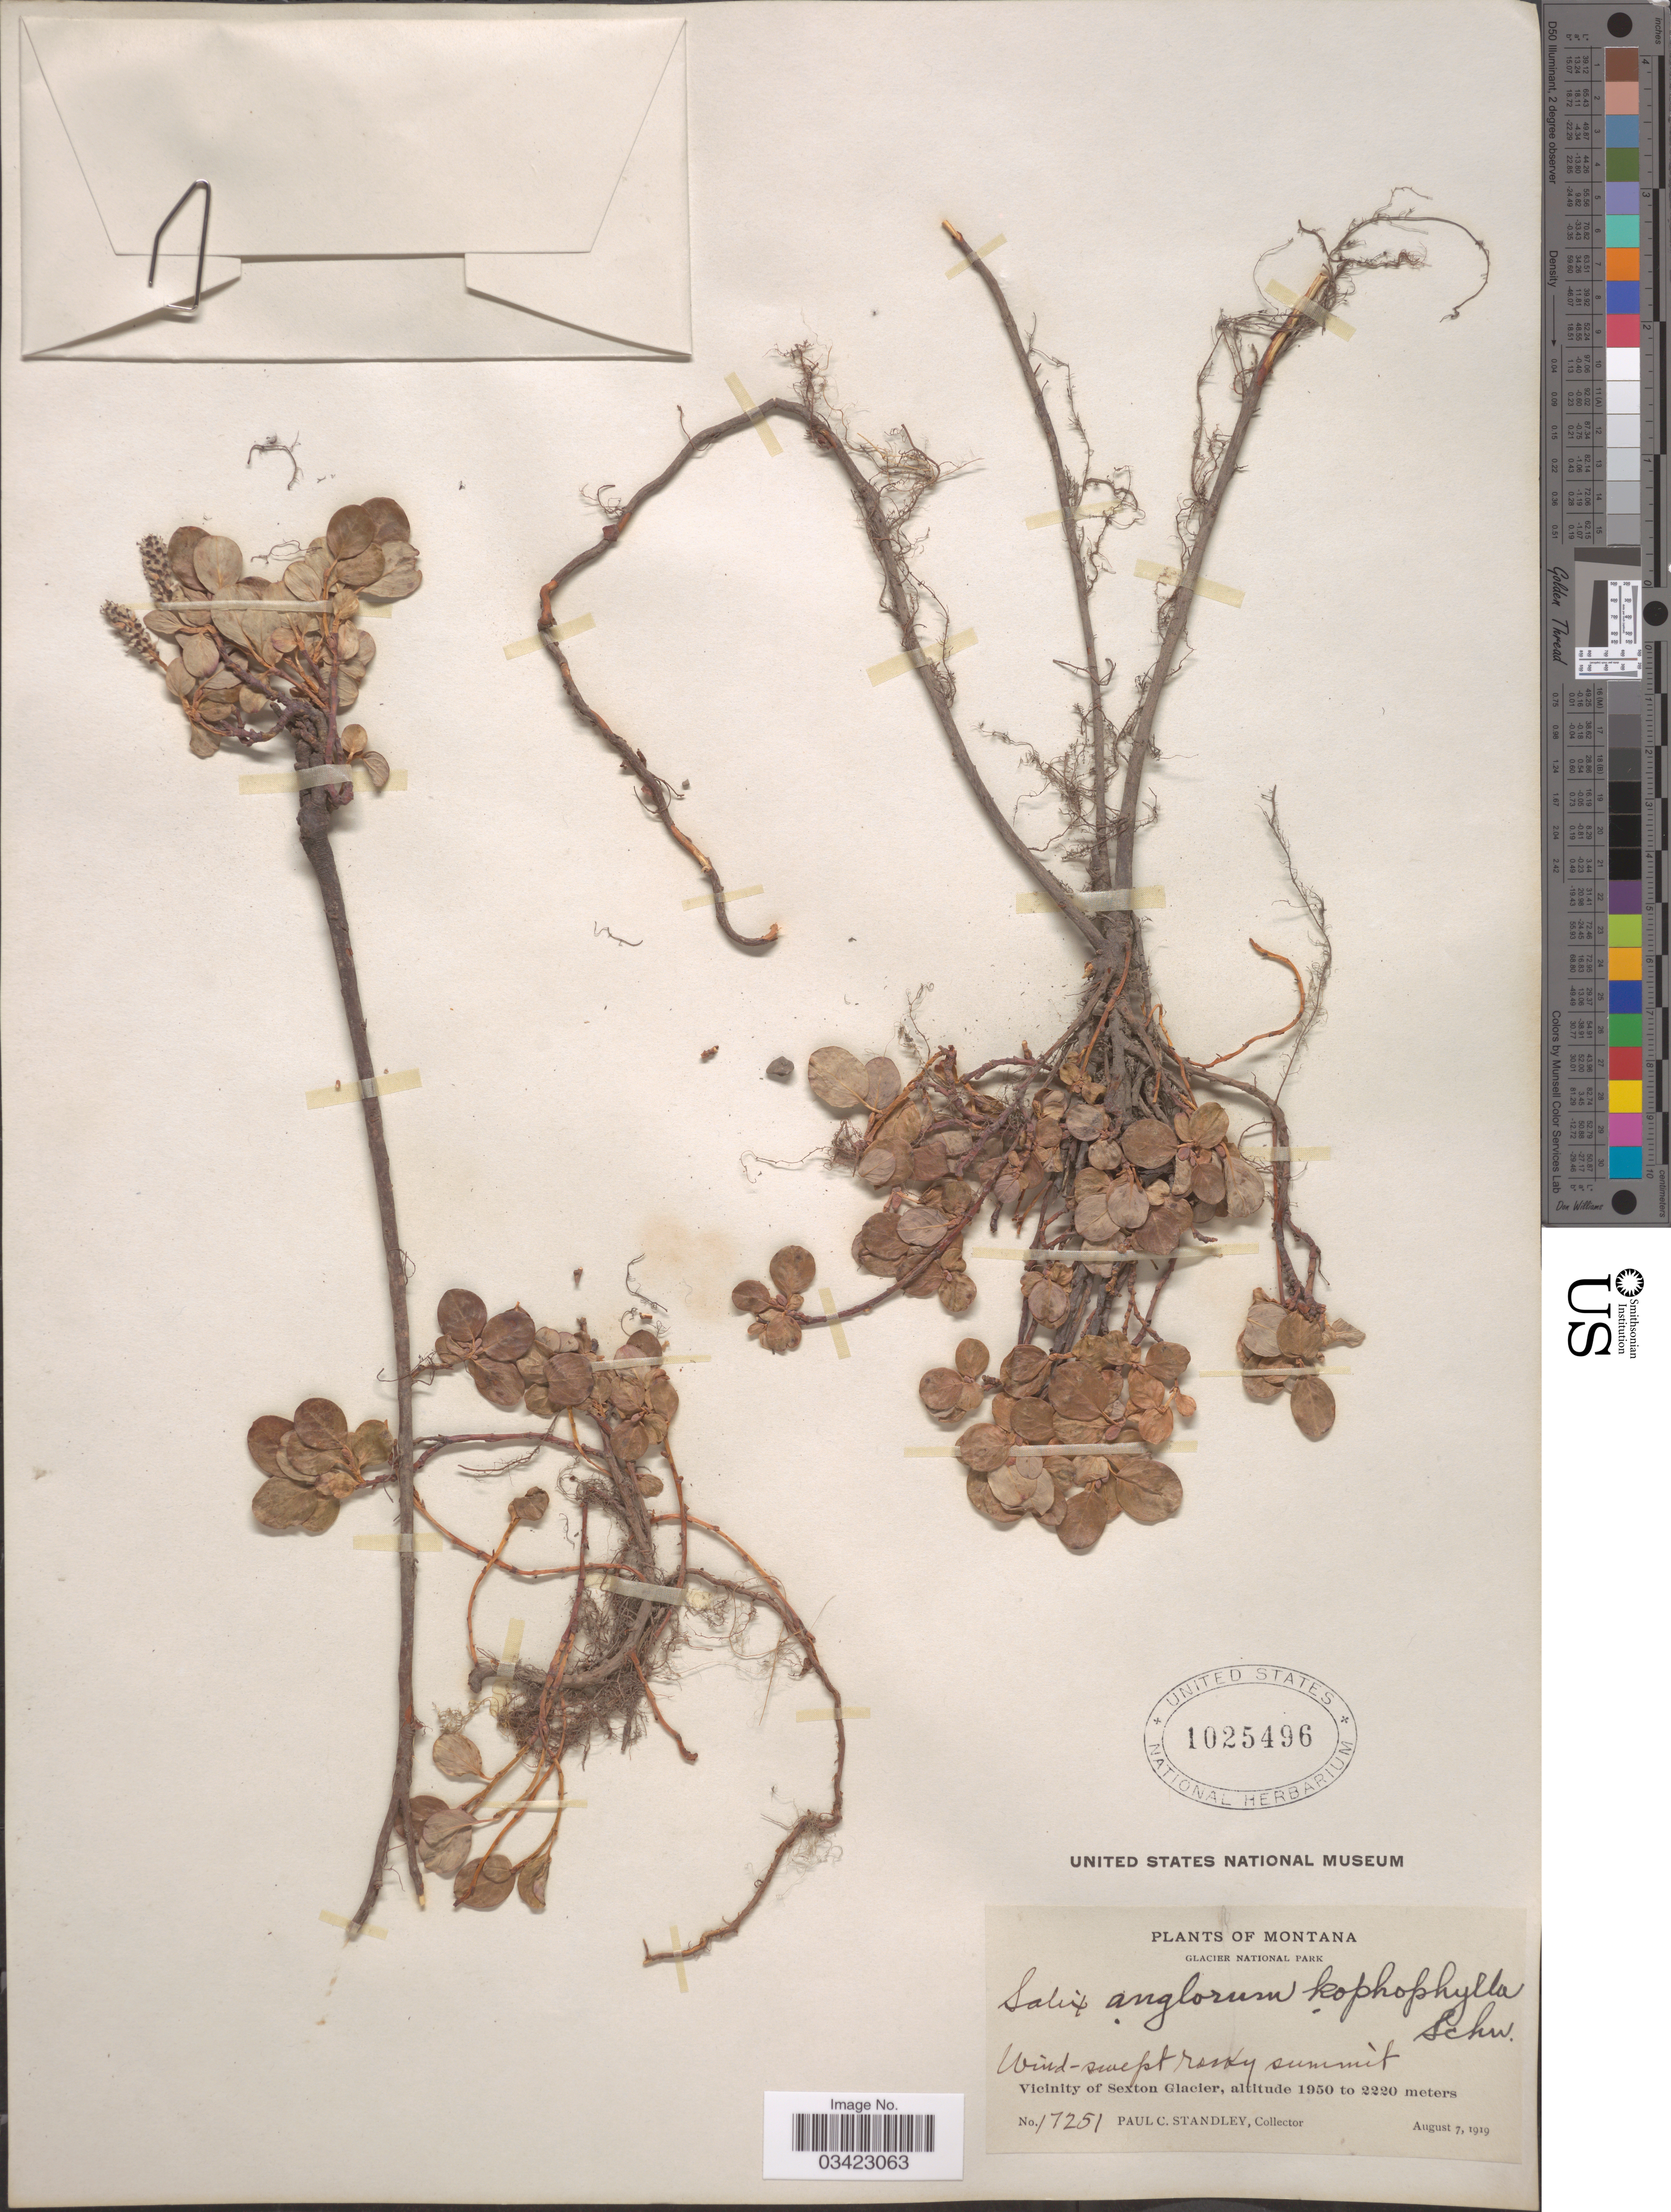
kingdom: Plantae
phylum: Tracheophyta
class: Magnoliopsida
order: Malpighiales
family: Salicaceae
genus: Salix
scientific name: Salix anglorum var. kophophylla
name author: C.K. Schneid.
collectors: P. C. Standley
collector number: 17251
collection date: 1919-08-07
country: United States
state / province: Montana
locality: Glacier National Park. Vicinity of Sexton Glacier.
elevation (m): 1950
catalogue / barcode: US 1025496